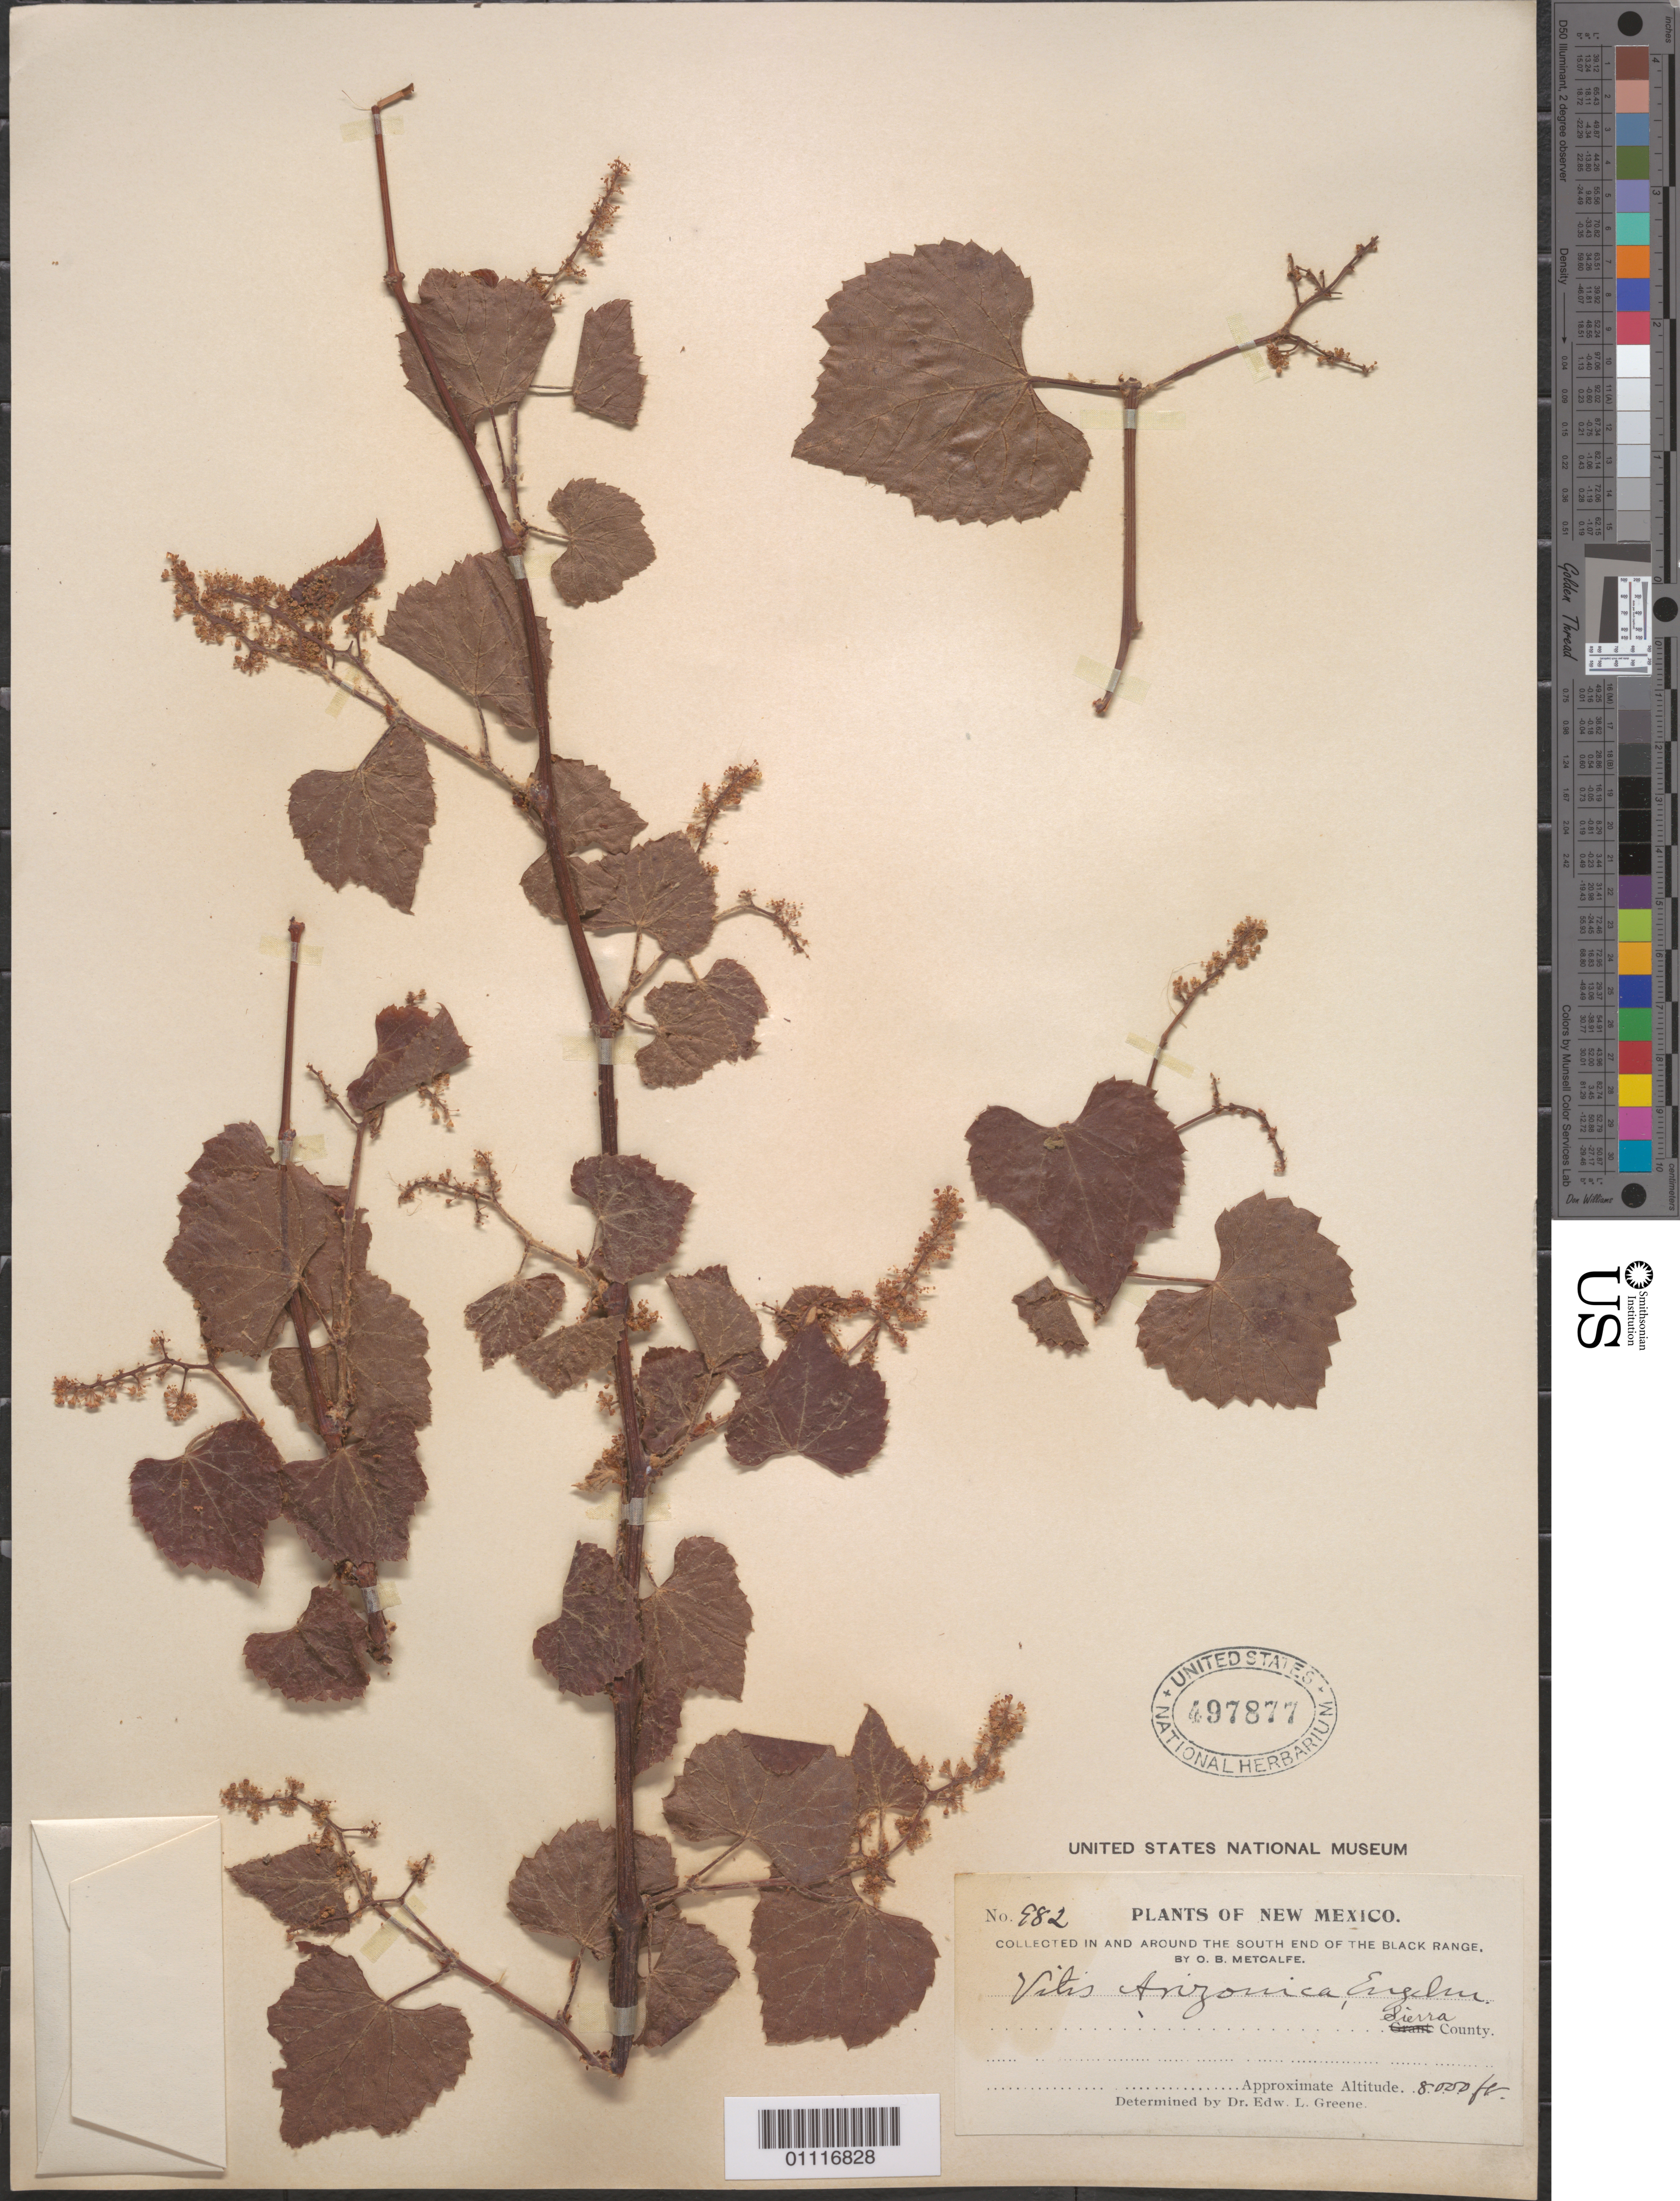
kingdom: Plantae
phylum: Tracheophyta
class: Magnoliopsida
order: Vitales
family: Vitaceae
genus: Vitis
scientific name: Vitis arizonica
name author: Engelm.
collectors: O. B. Metcalfe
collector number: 982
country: United States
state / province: New Mexico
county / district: Sierra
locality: in and around the south end of the Black Range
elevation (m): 2438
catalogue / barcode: US 497877